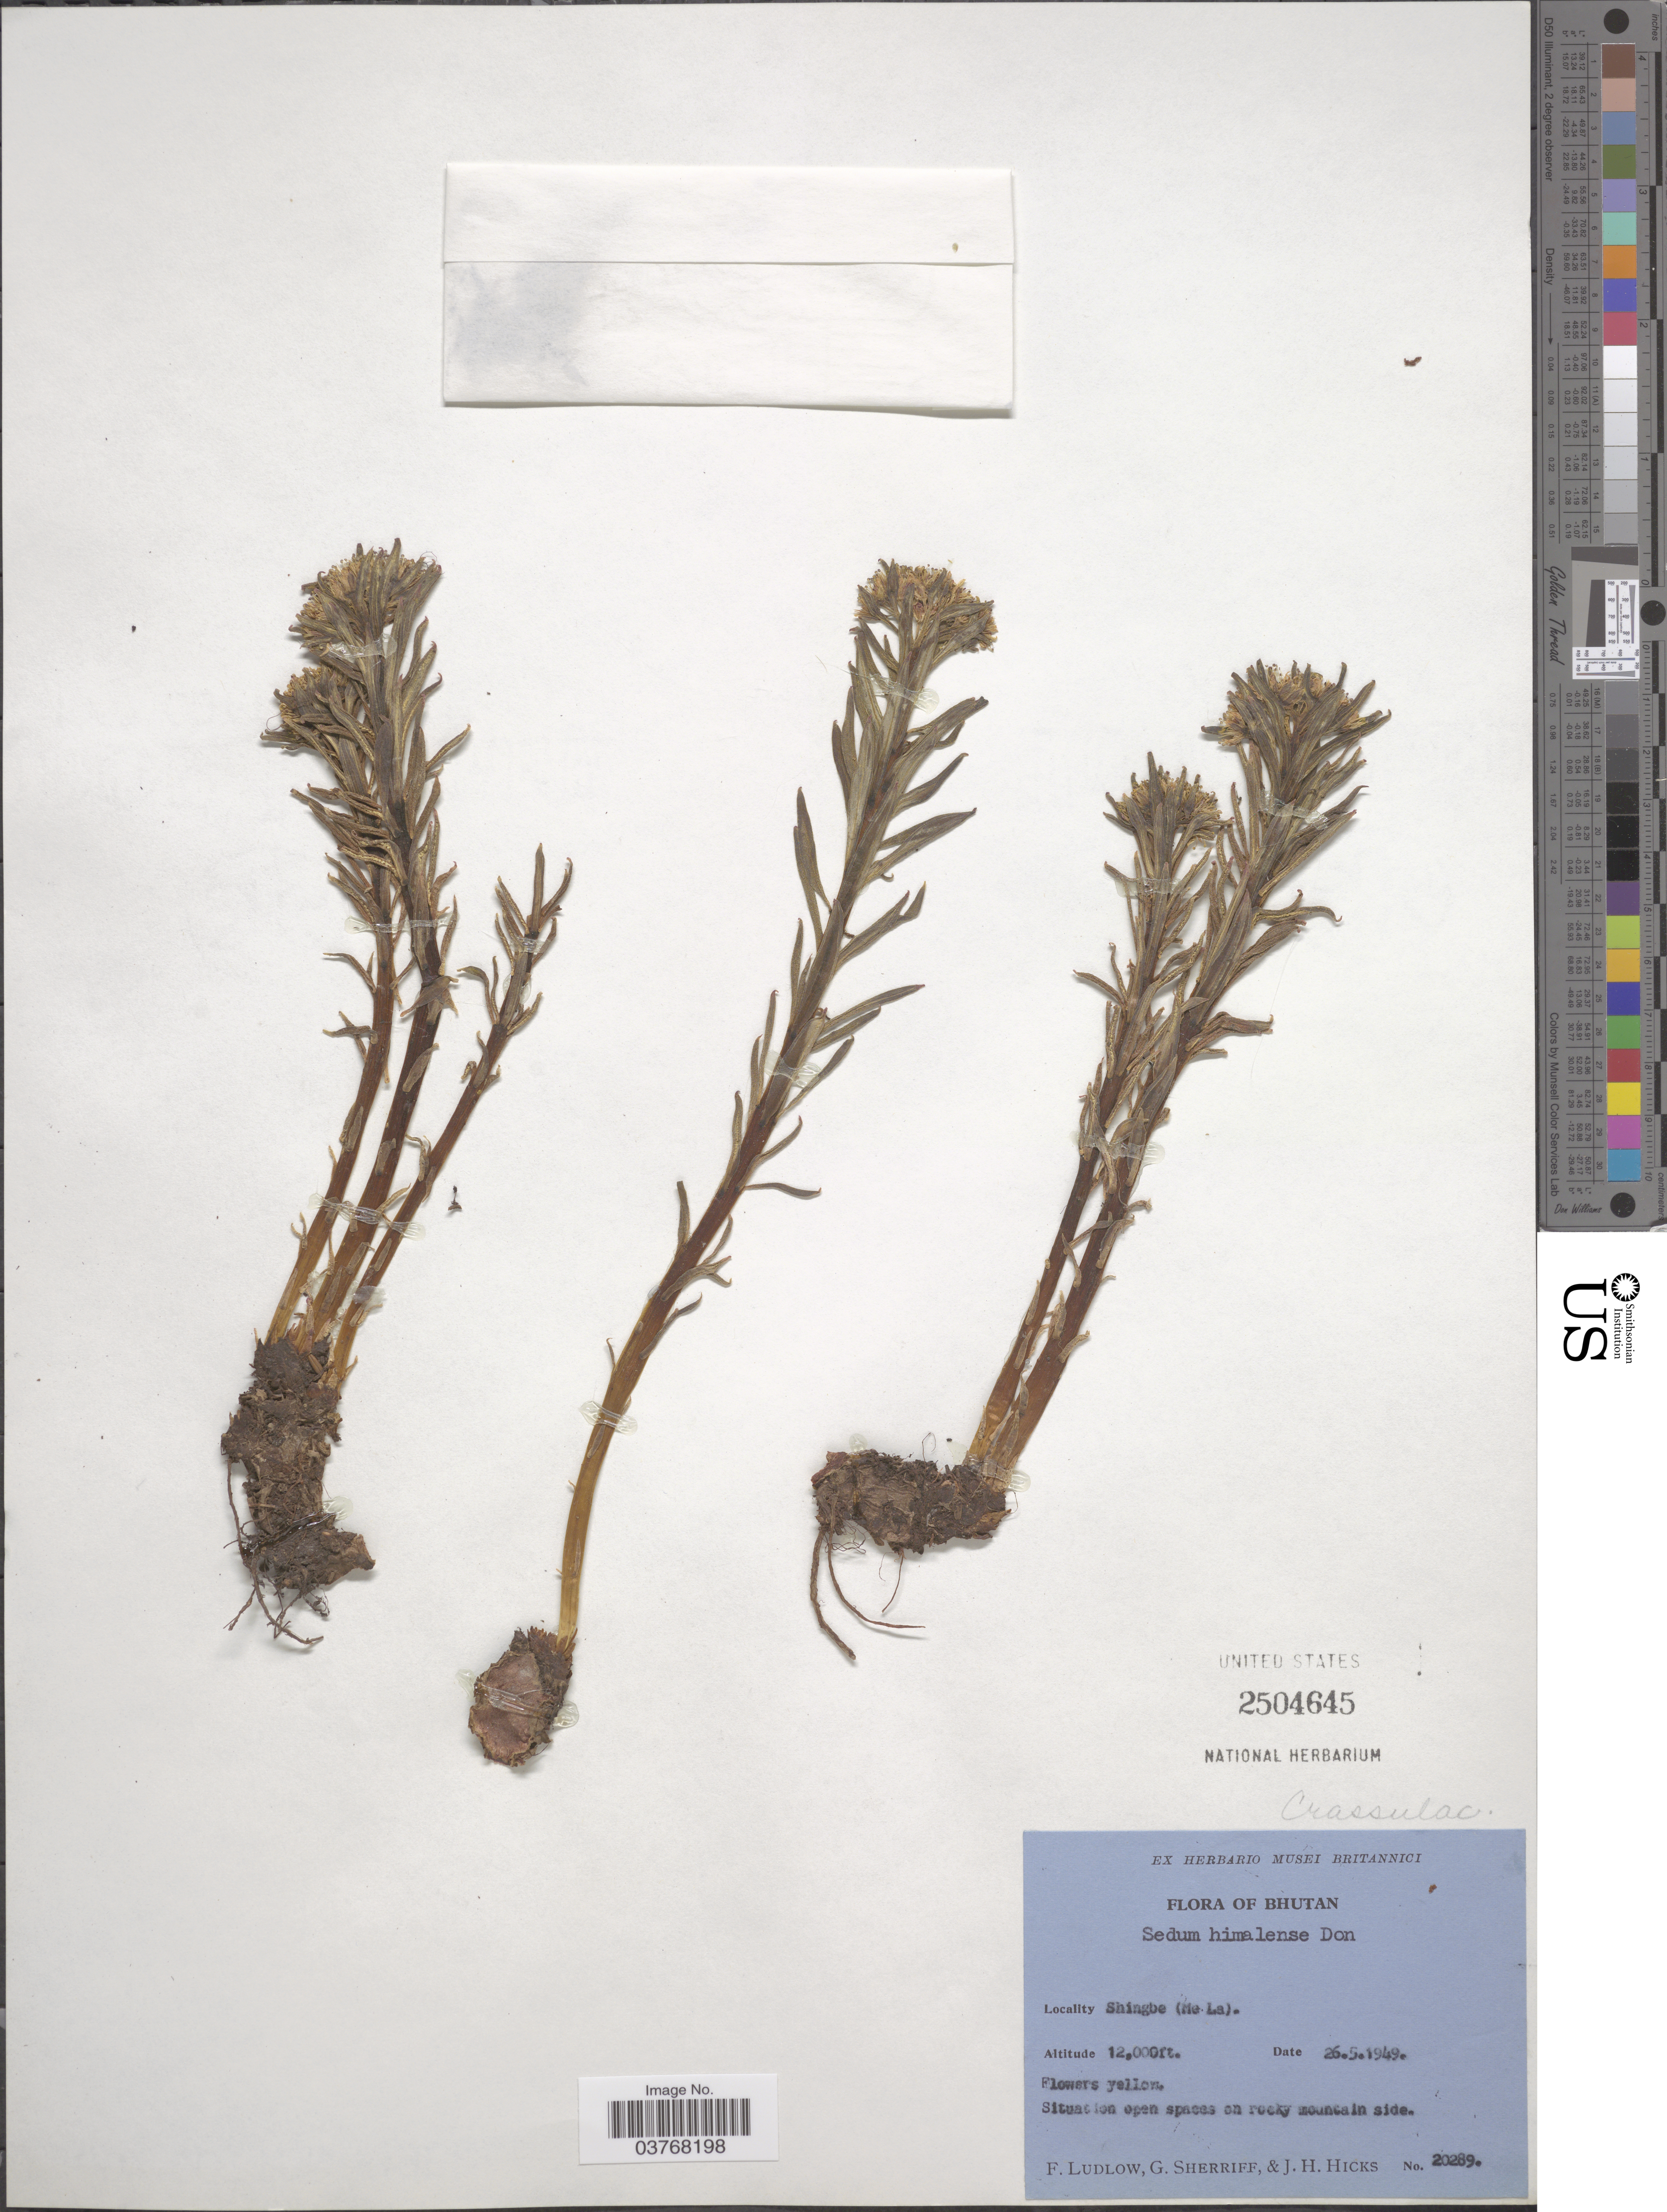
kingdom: Plantae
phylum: Tracheophyta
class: Magnoliopsida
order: Saxifragales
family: Crassulaceae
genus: Rhodiola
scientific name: Rhodiola himalensis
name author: (D. Don) S.H. Fu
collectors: F. Ludlow, G. Sherriff & J. H. Hicks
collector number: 20289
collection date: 1949-05-26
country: Bhutan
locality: Shingbe (Me La).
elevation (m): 3658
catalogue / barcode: US 2504645